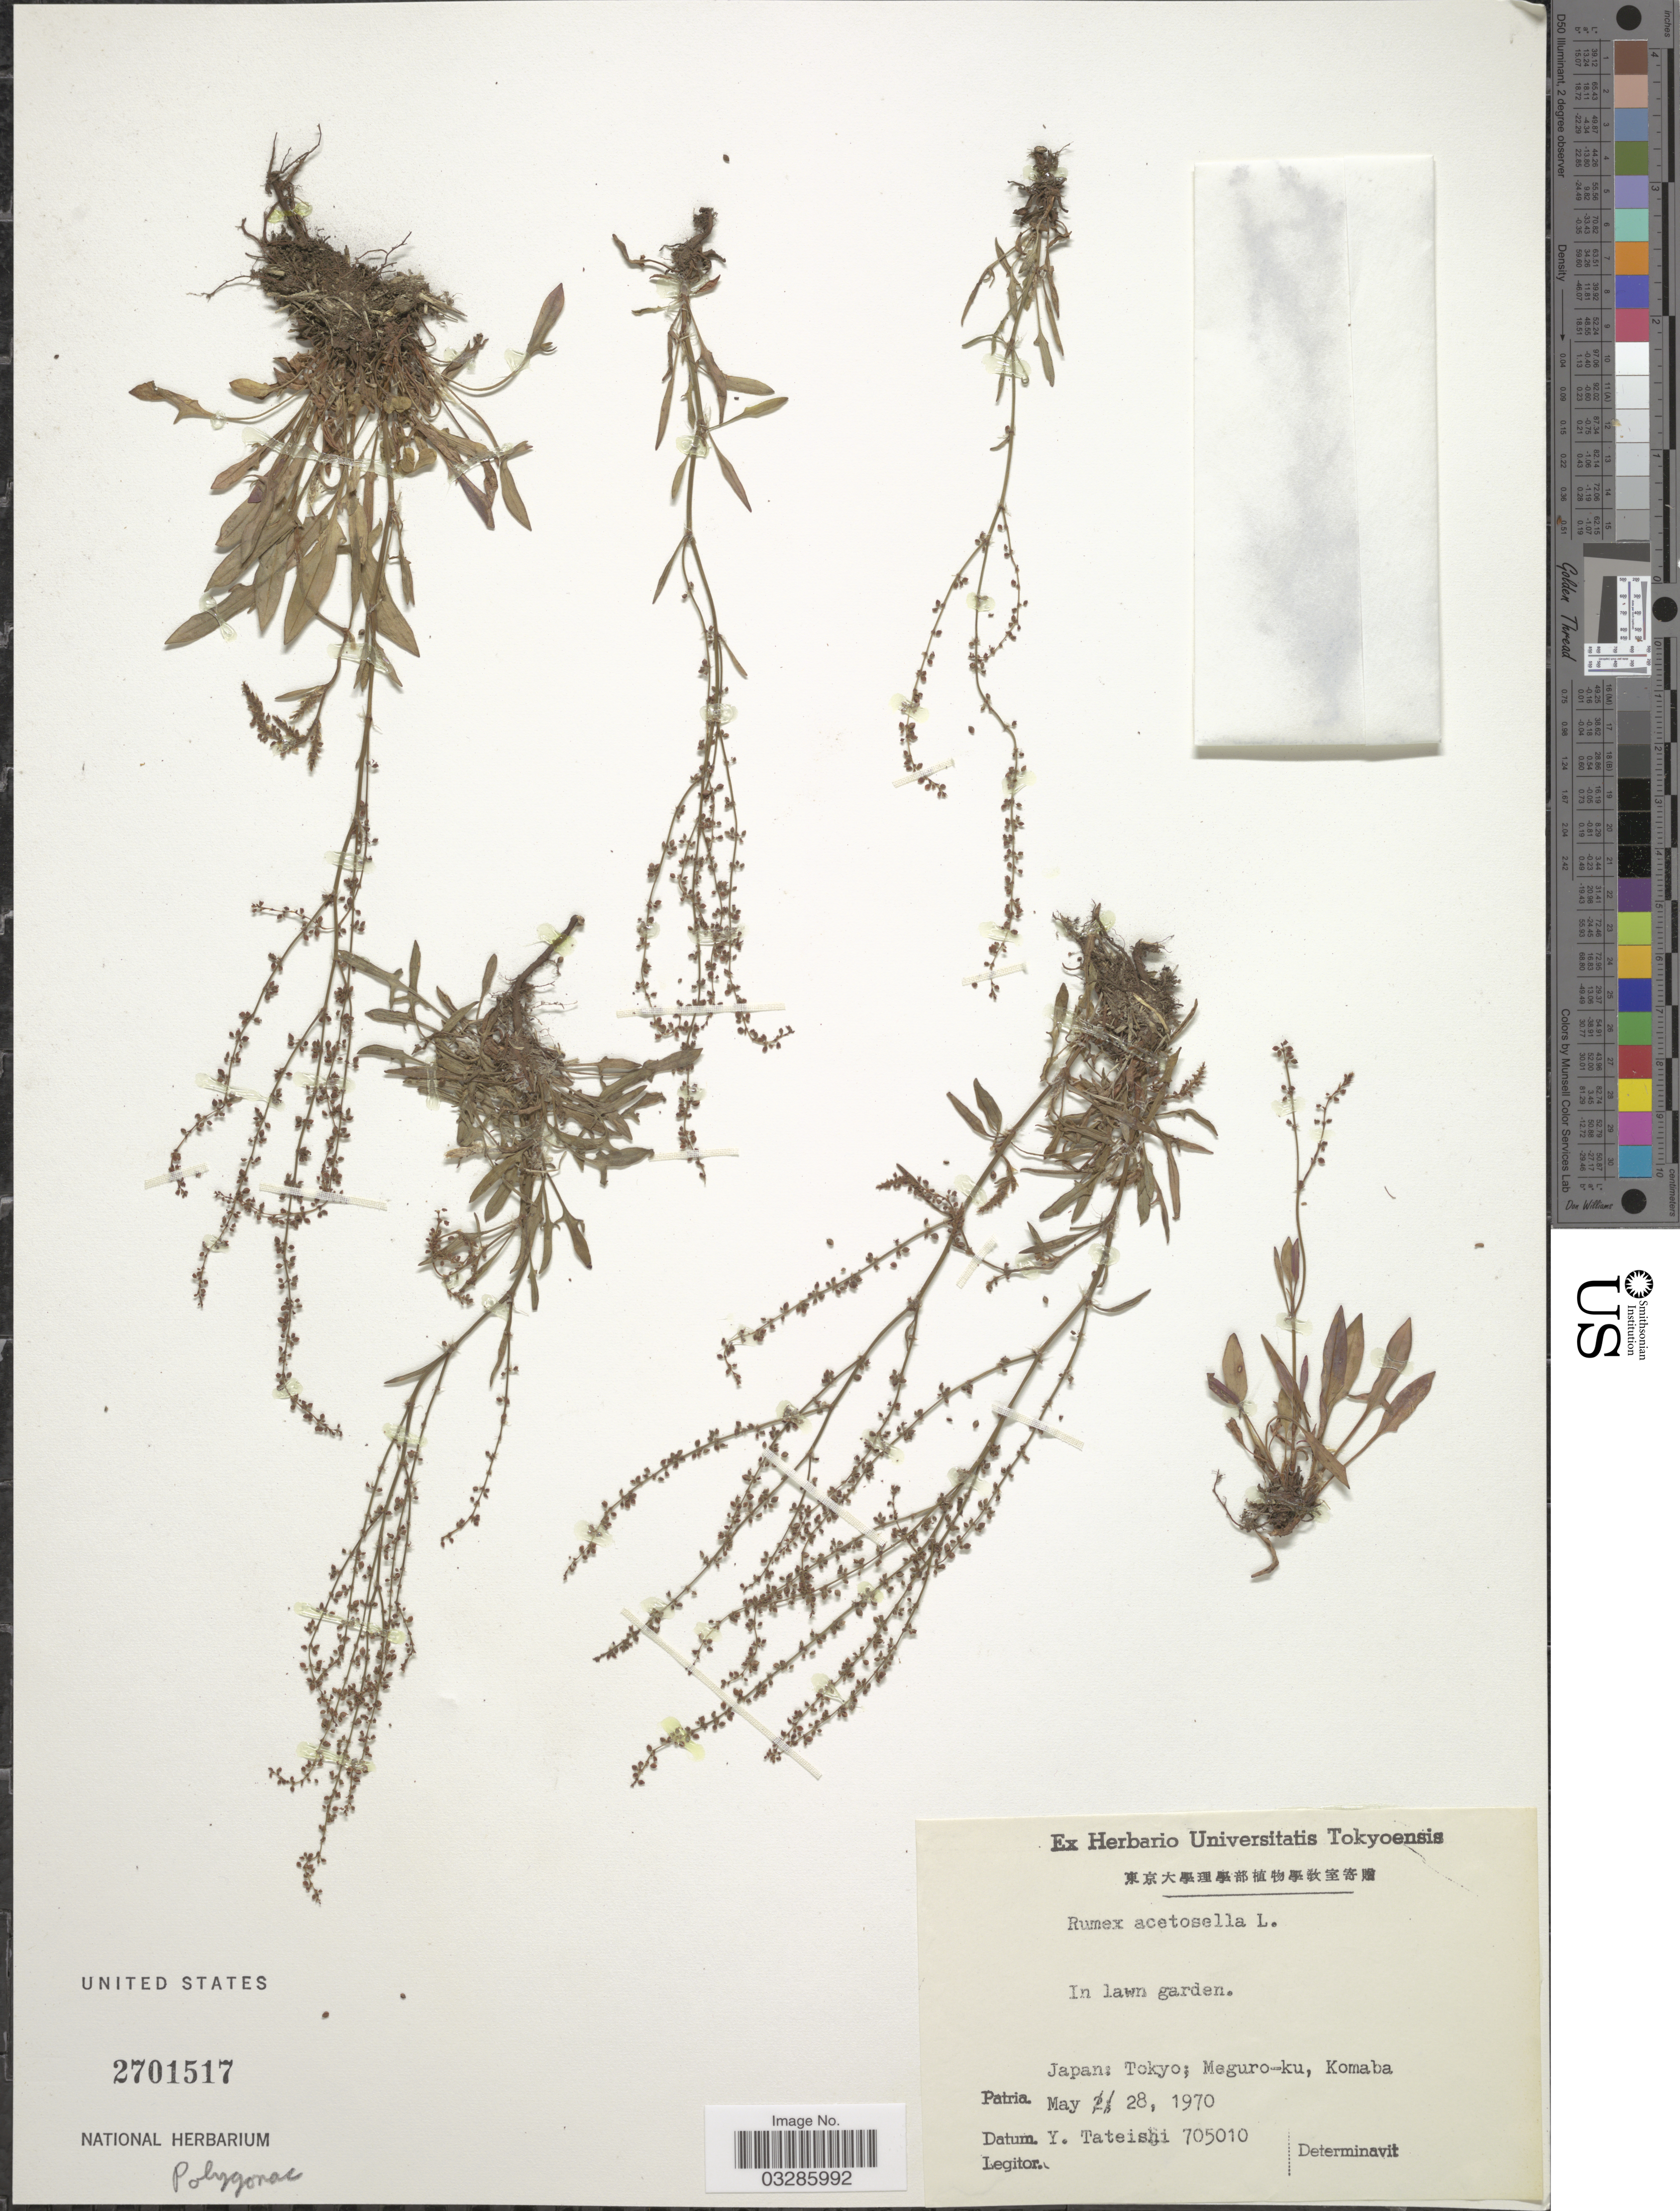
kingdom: Plantae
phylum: Tracheophyta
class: Magnoliopsida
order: Caryophyllales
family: Polygonaceae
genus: Rumex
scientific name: Rumex acetosella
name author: L.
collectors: Y. Tateishi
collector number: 705010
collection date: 1970-05-28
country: Japan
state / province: Tokyo, Federal City of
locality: Meguro-ku, Komaba.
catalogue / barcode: US 2701517